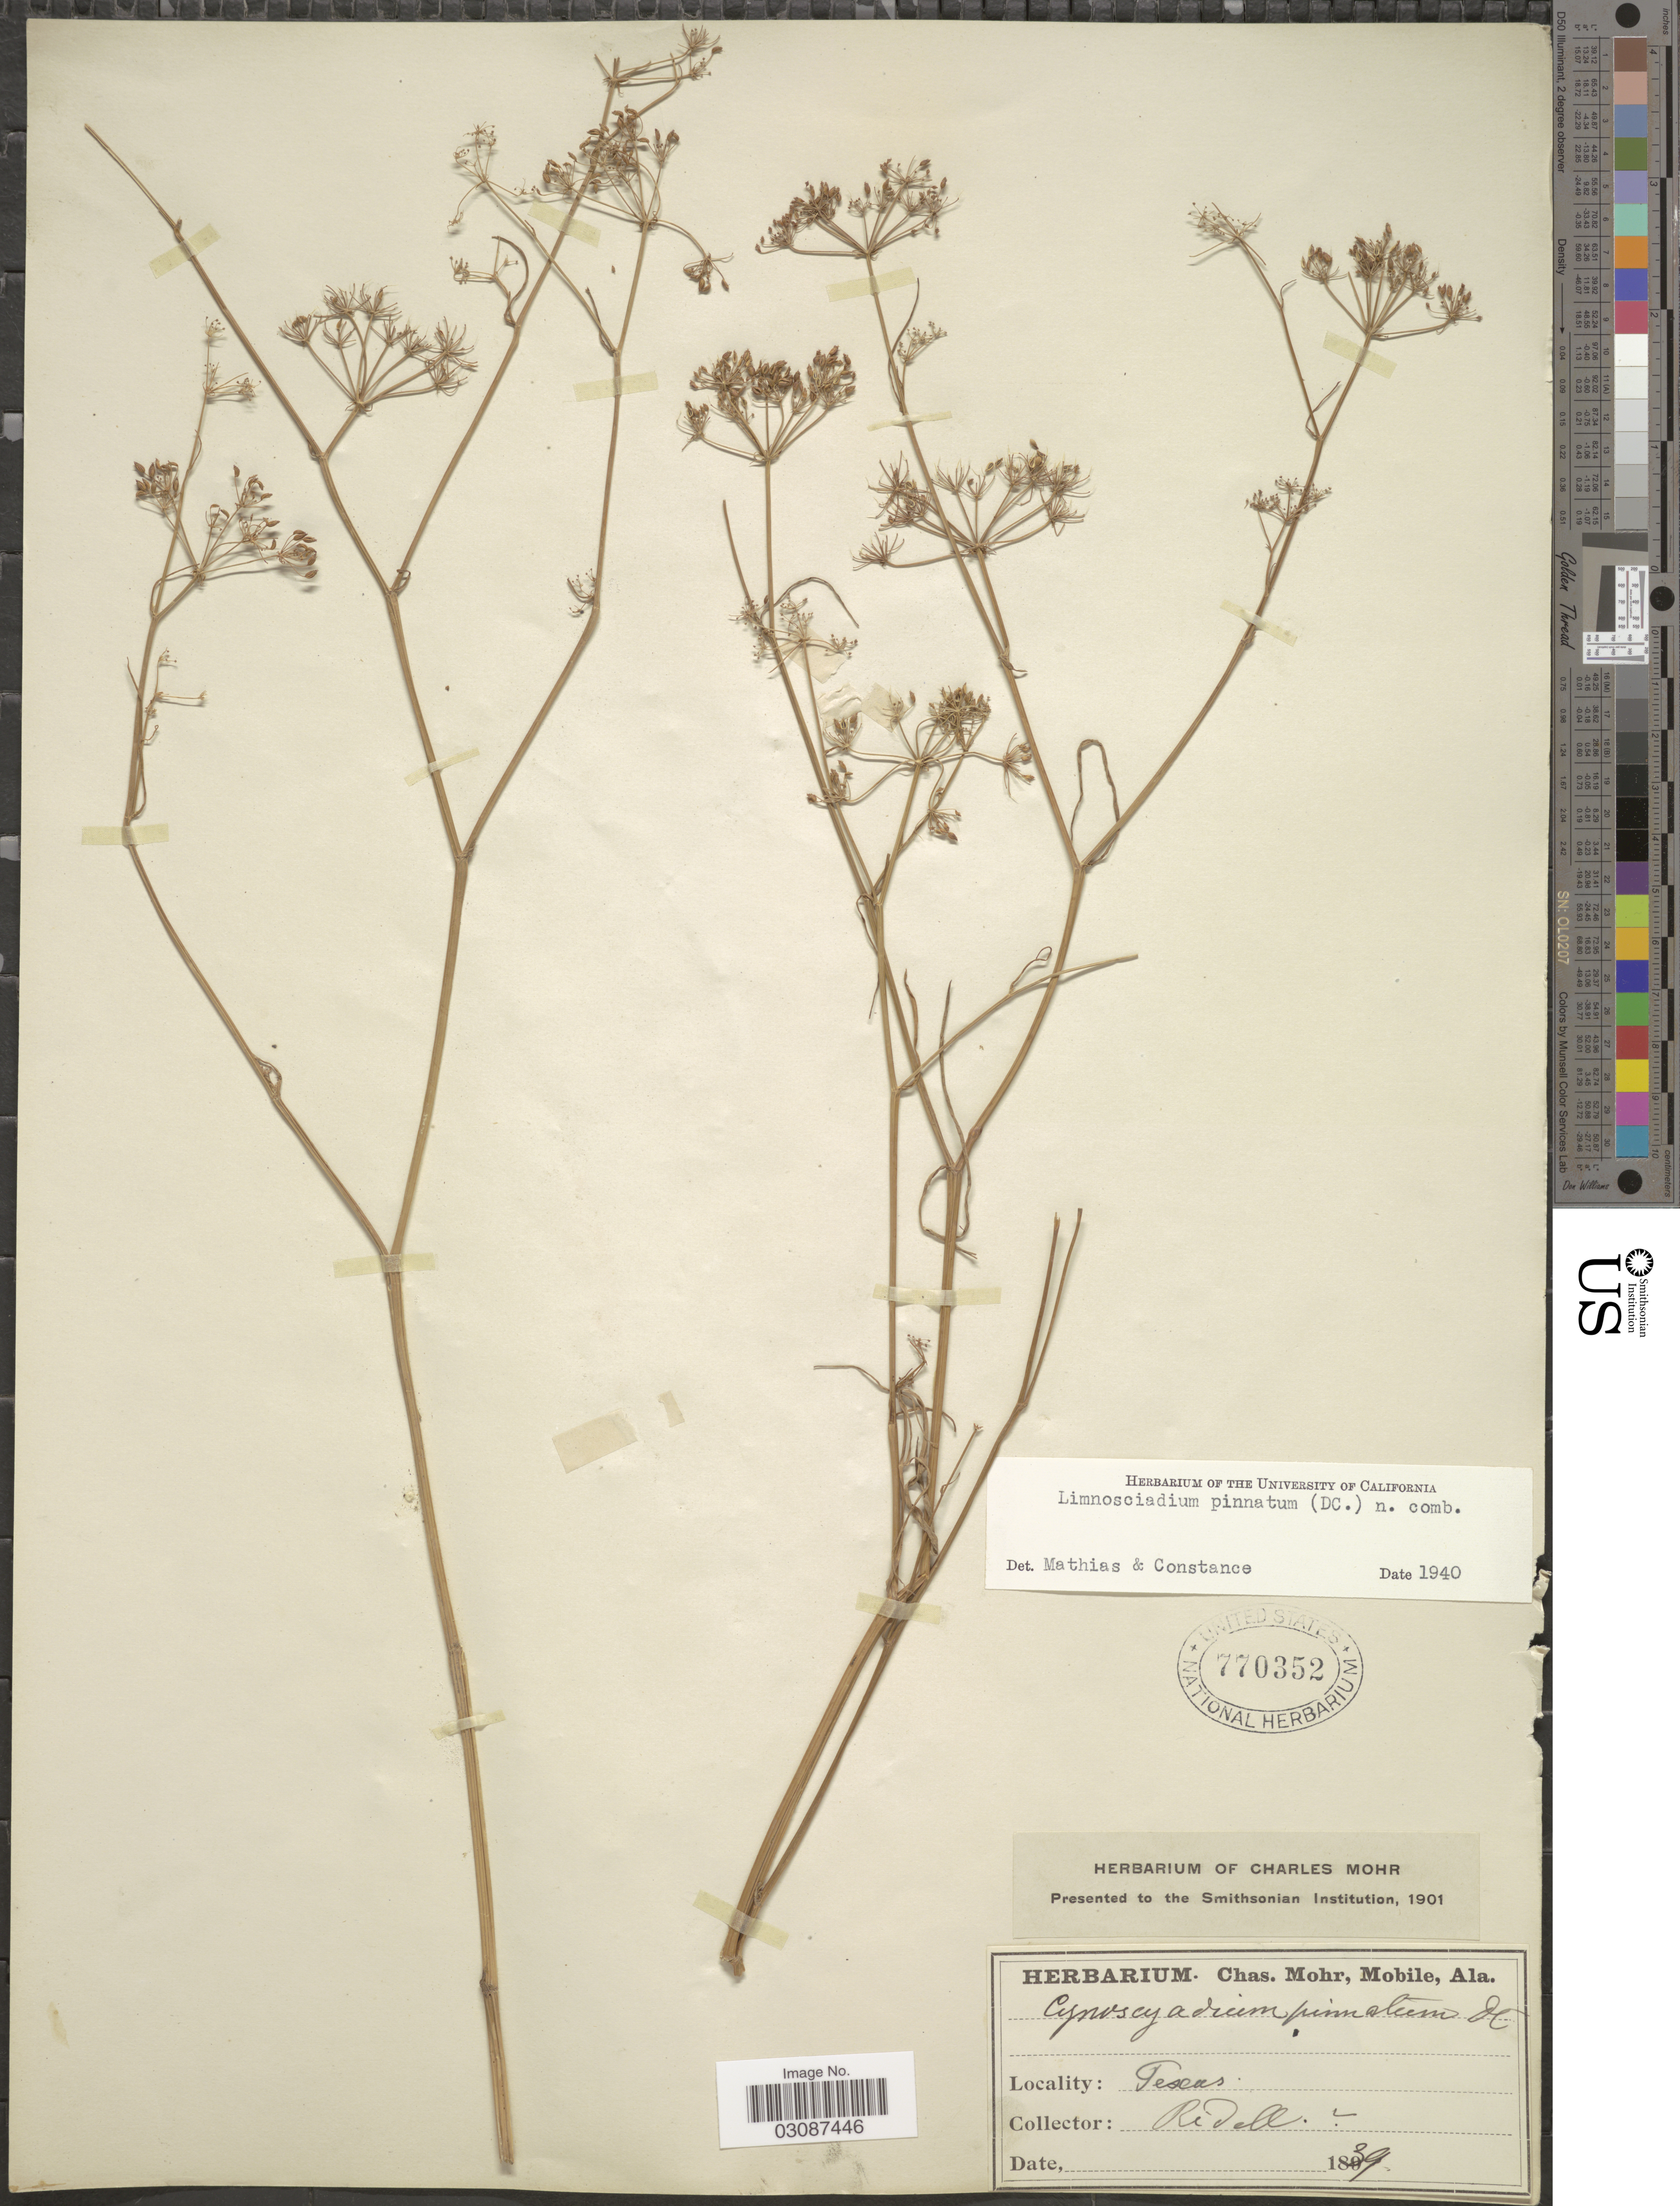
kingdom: Plantae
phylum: Tracheophyta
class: Magnoliopsida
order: Apiales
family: Apiaceae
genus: Limnosciadium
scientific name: Limnosciadium pinnatum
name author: (DC.) Mathias & Constance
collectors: -. Ridell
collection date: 1839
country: United States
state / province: Texas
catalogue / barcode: US 770352